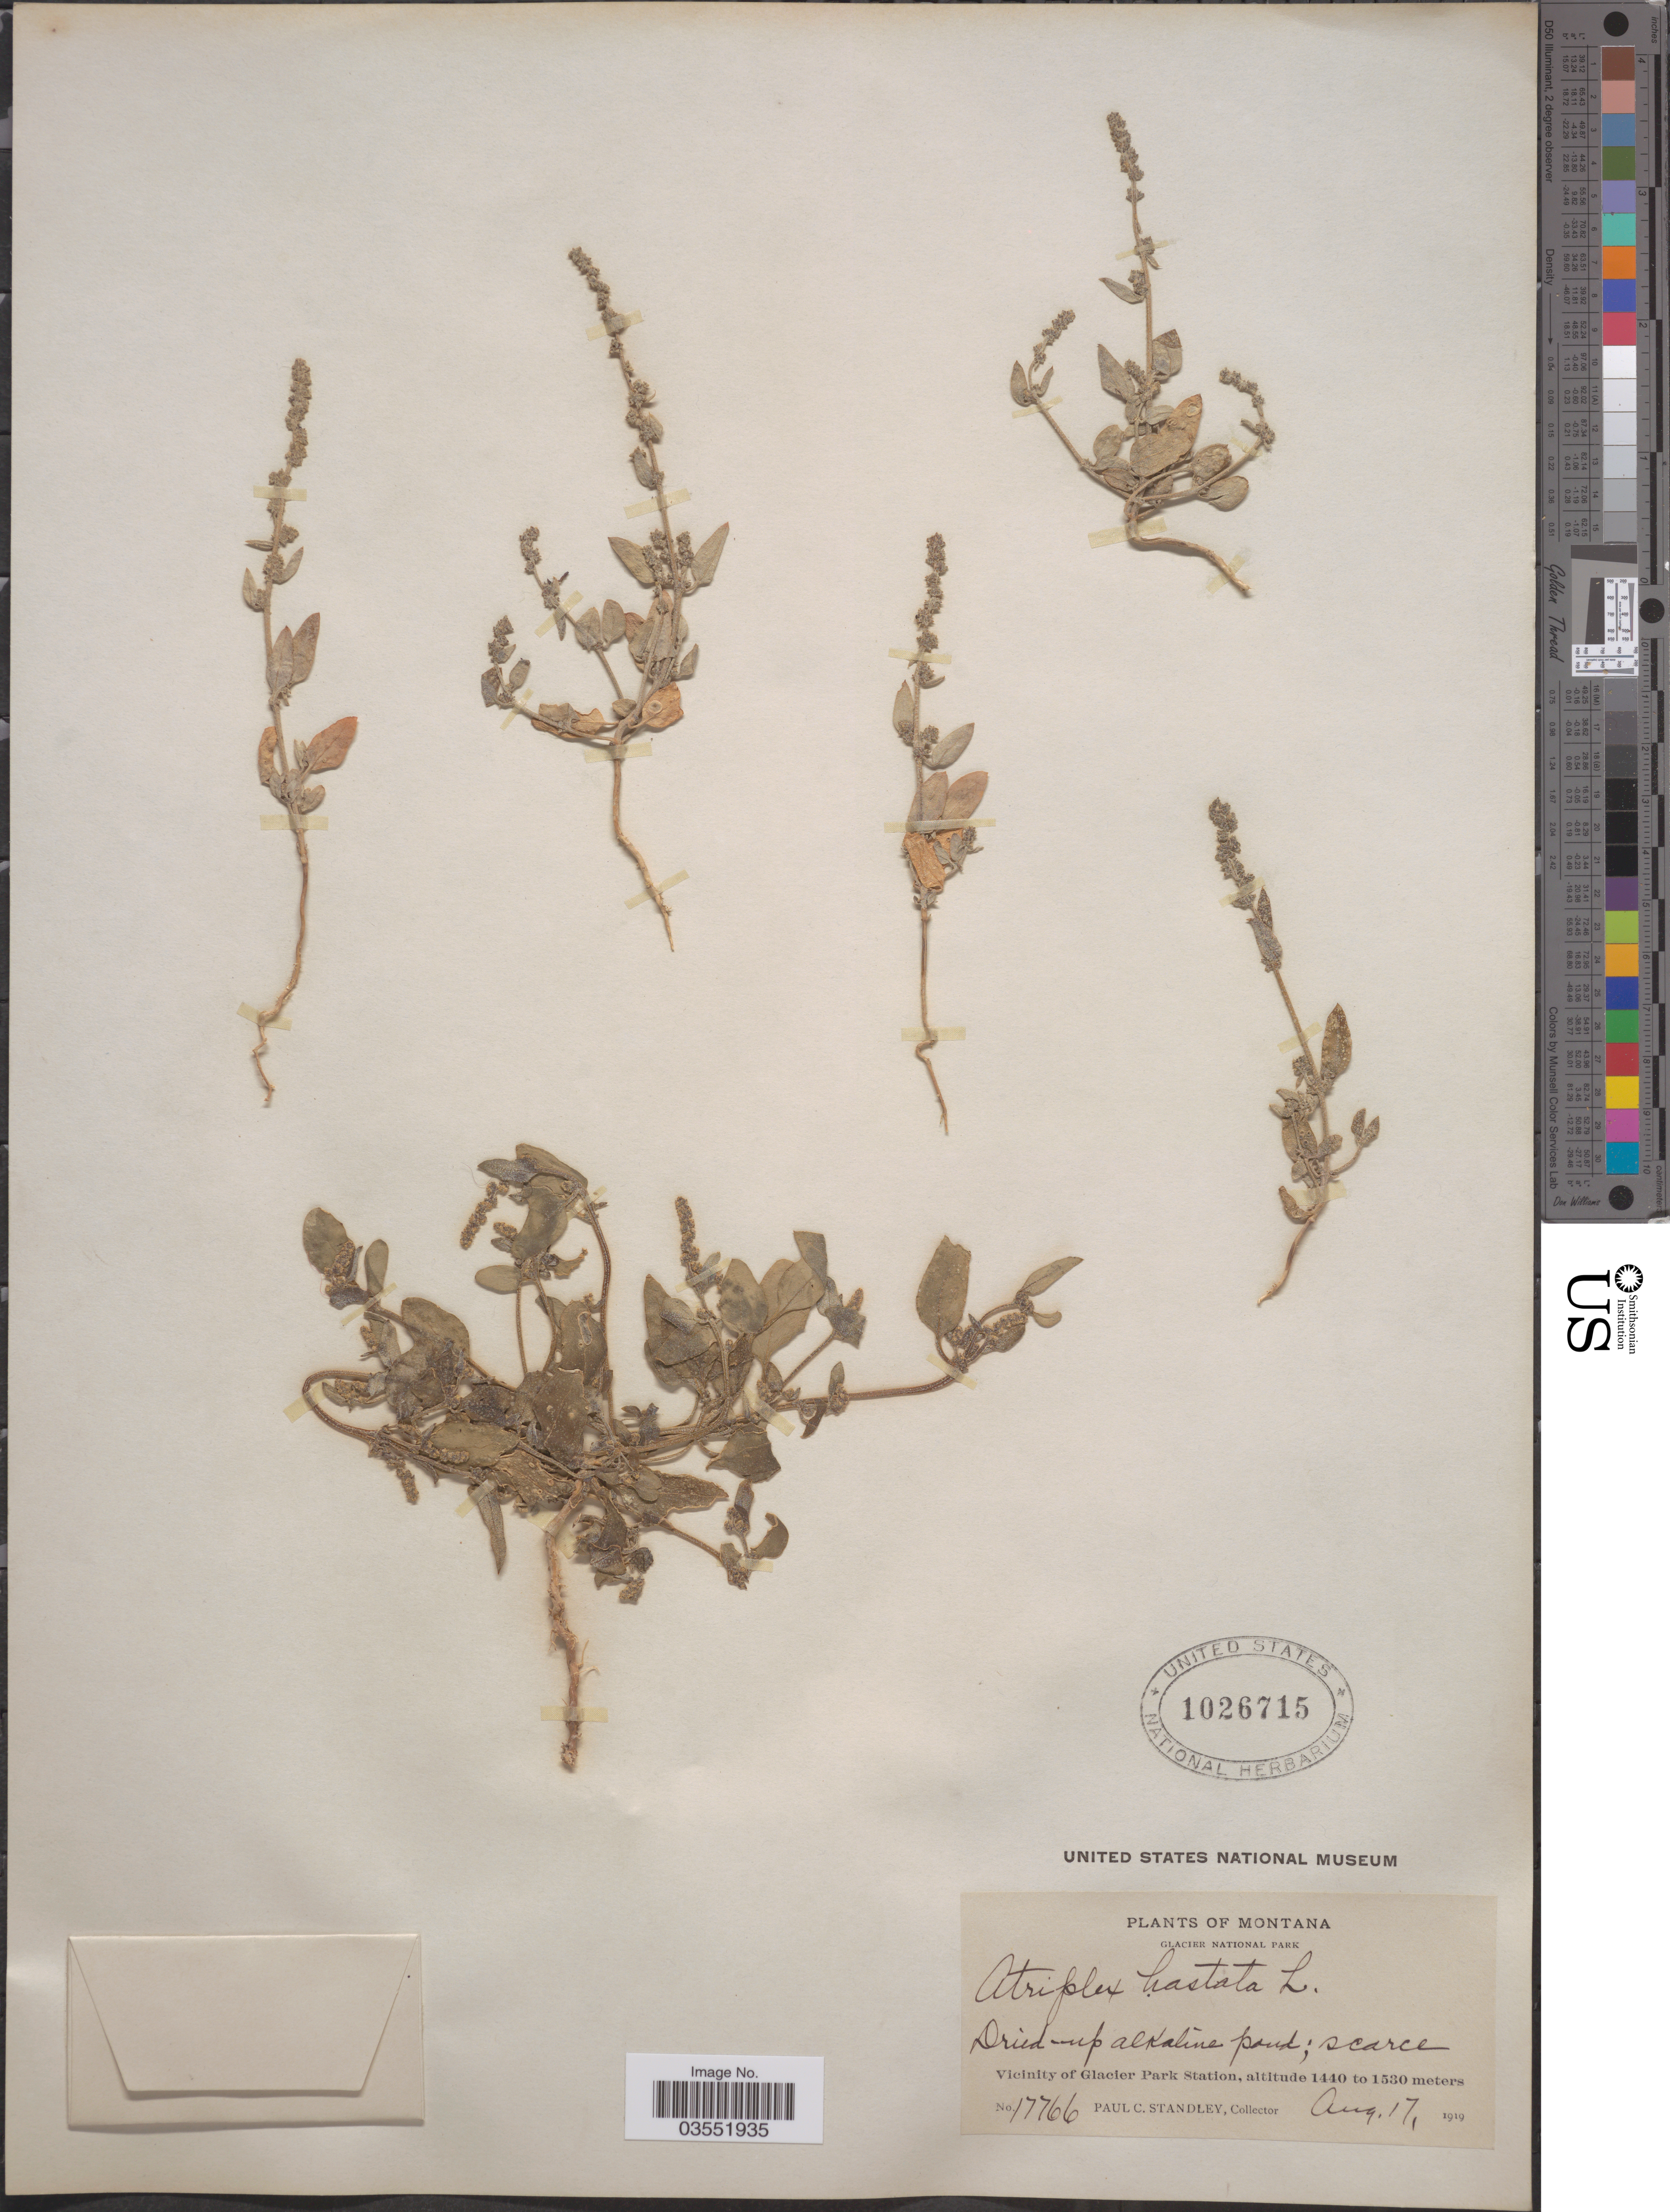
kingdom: Plantae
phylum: Tracheophyta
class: Magnoliopsida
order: Caryophyllales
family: Amaranthaceae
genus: Atriplex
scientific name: Atriplex hastata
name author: L.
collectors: P. C. Standley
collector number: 17766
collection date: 1919-08-17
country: United States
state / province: Montana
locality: Glacier National Park. Vicinity of Glacier Park Station.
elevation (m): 1440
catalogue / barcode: US 1026715